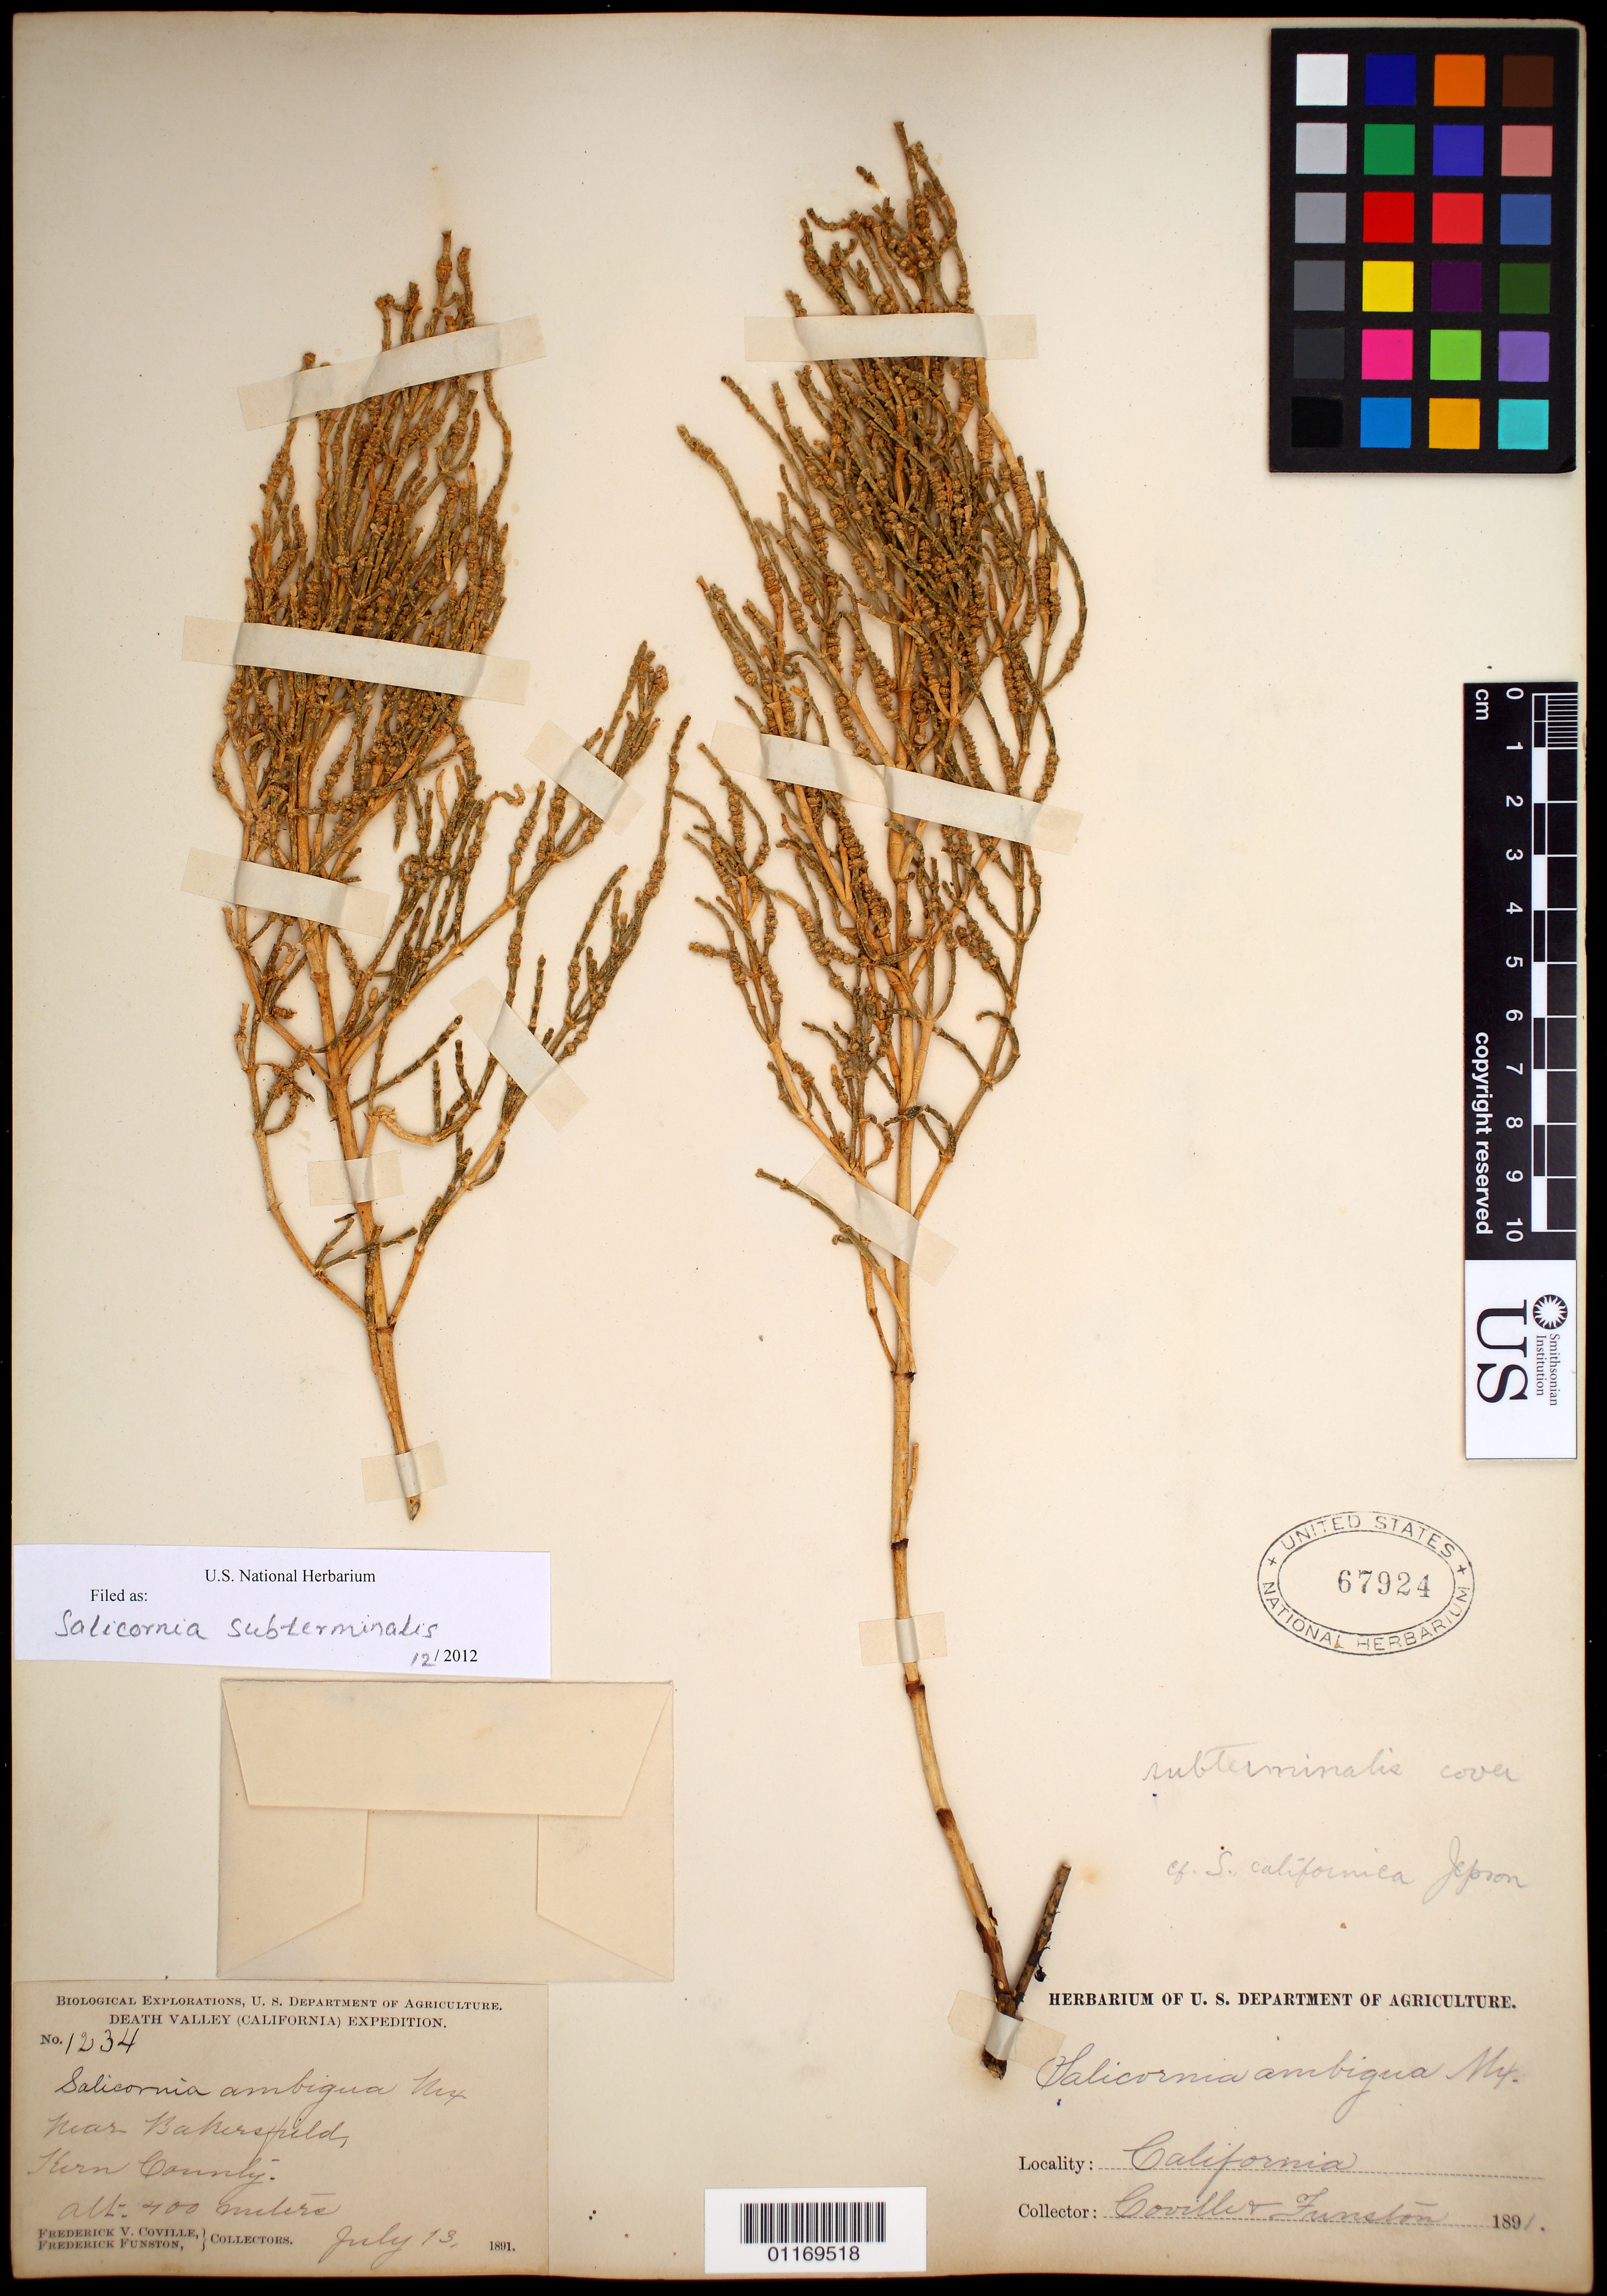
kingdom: Plantae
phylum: Tracheophyta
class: Magnoliopsida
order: Caryophyllales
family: Amaranthaceae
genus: Arthroceras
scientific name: Arthroceras subterminale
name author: (Parish) Piirainen & G. Kadereit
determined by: Strong, Mark T., (BOT), Smithsonian Institution - National Museum of Natural History (UNITED STATES)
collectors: F. V. Coville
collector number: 1234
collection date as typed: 13 Jul 1891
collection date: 1891-07-13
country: United States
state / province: California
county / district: Kern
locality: Near Bakersfield.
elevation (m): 400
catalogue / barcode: US 67924